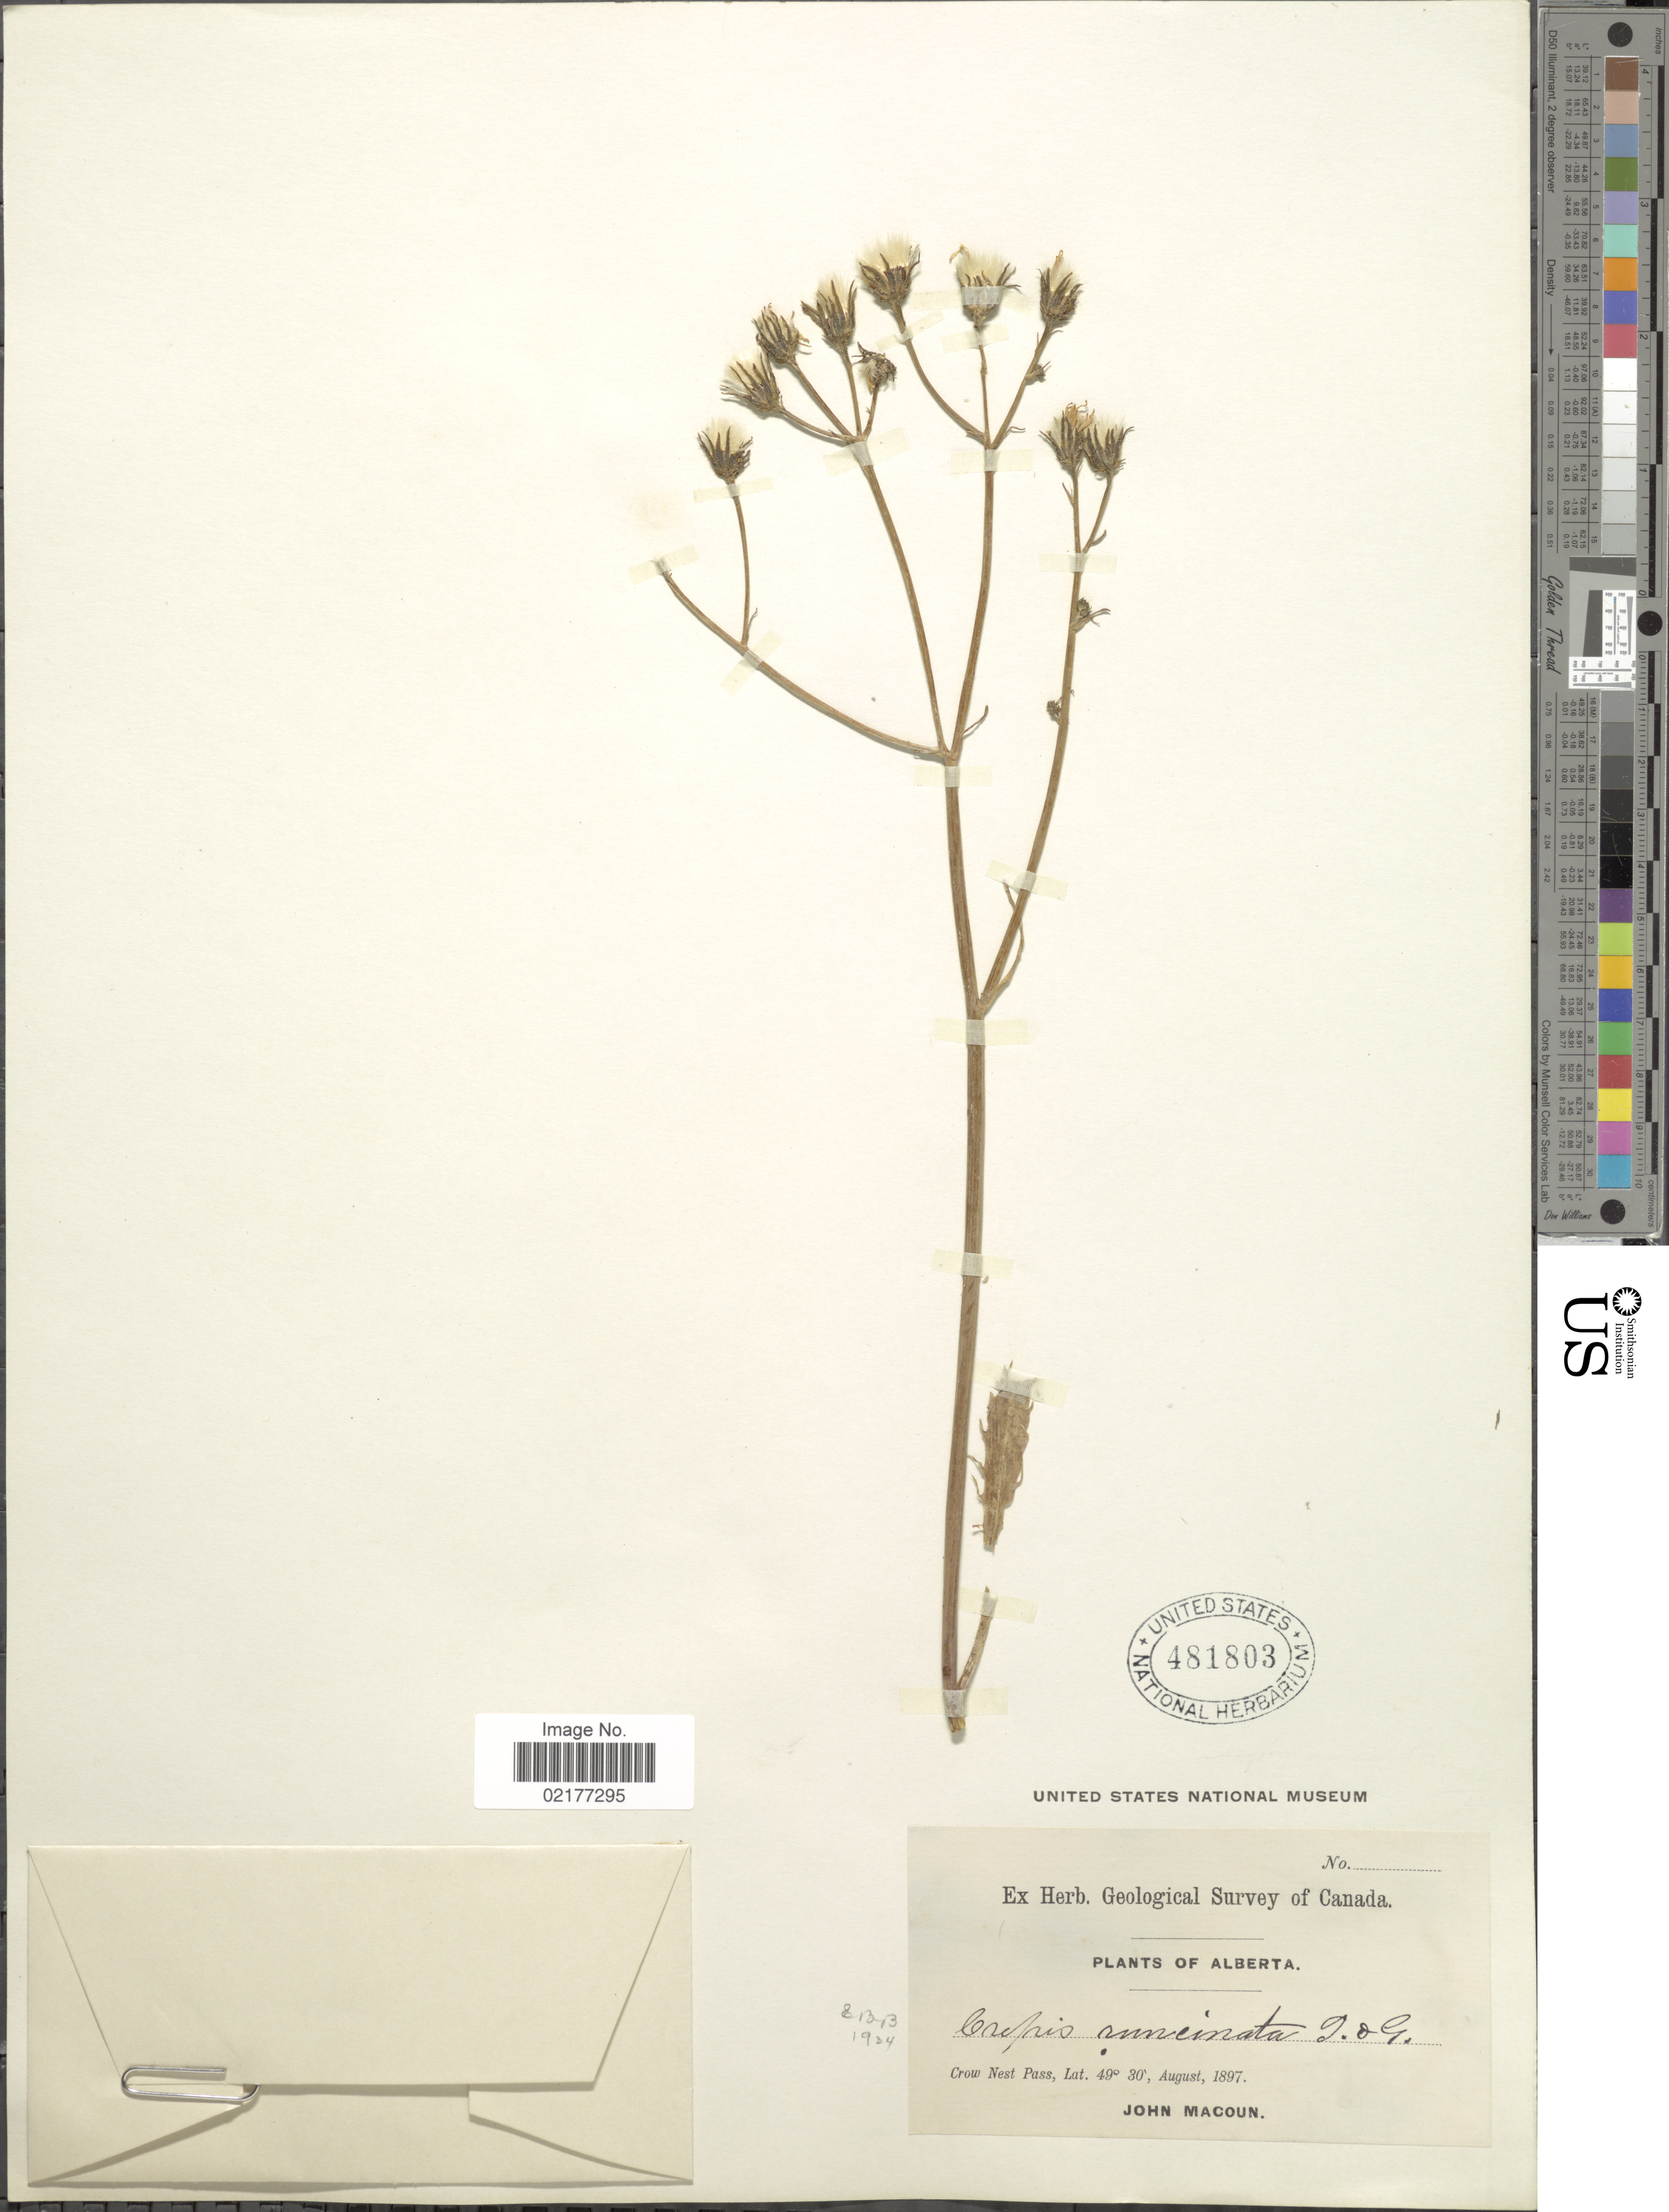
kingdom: Plantae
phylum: Tracheophyta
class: Magnoliopsida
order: Asterales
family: Asteraceae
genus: Crepis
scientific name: Crepis runcinata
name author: Torr. & A. Gray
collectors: J. Macoun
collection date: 1897-08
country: Canada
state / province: Alberta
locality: Crow Nest Pass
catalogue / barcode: US 481803